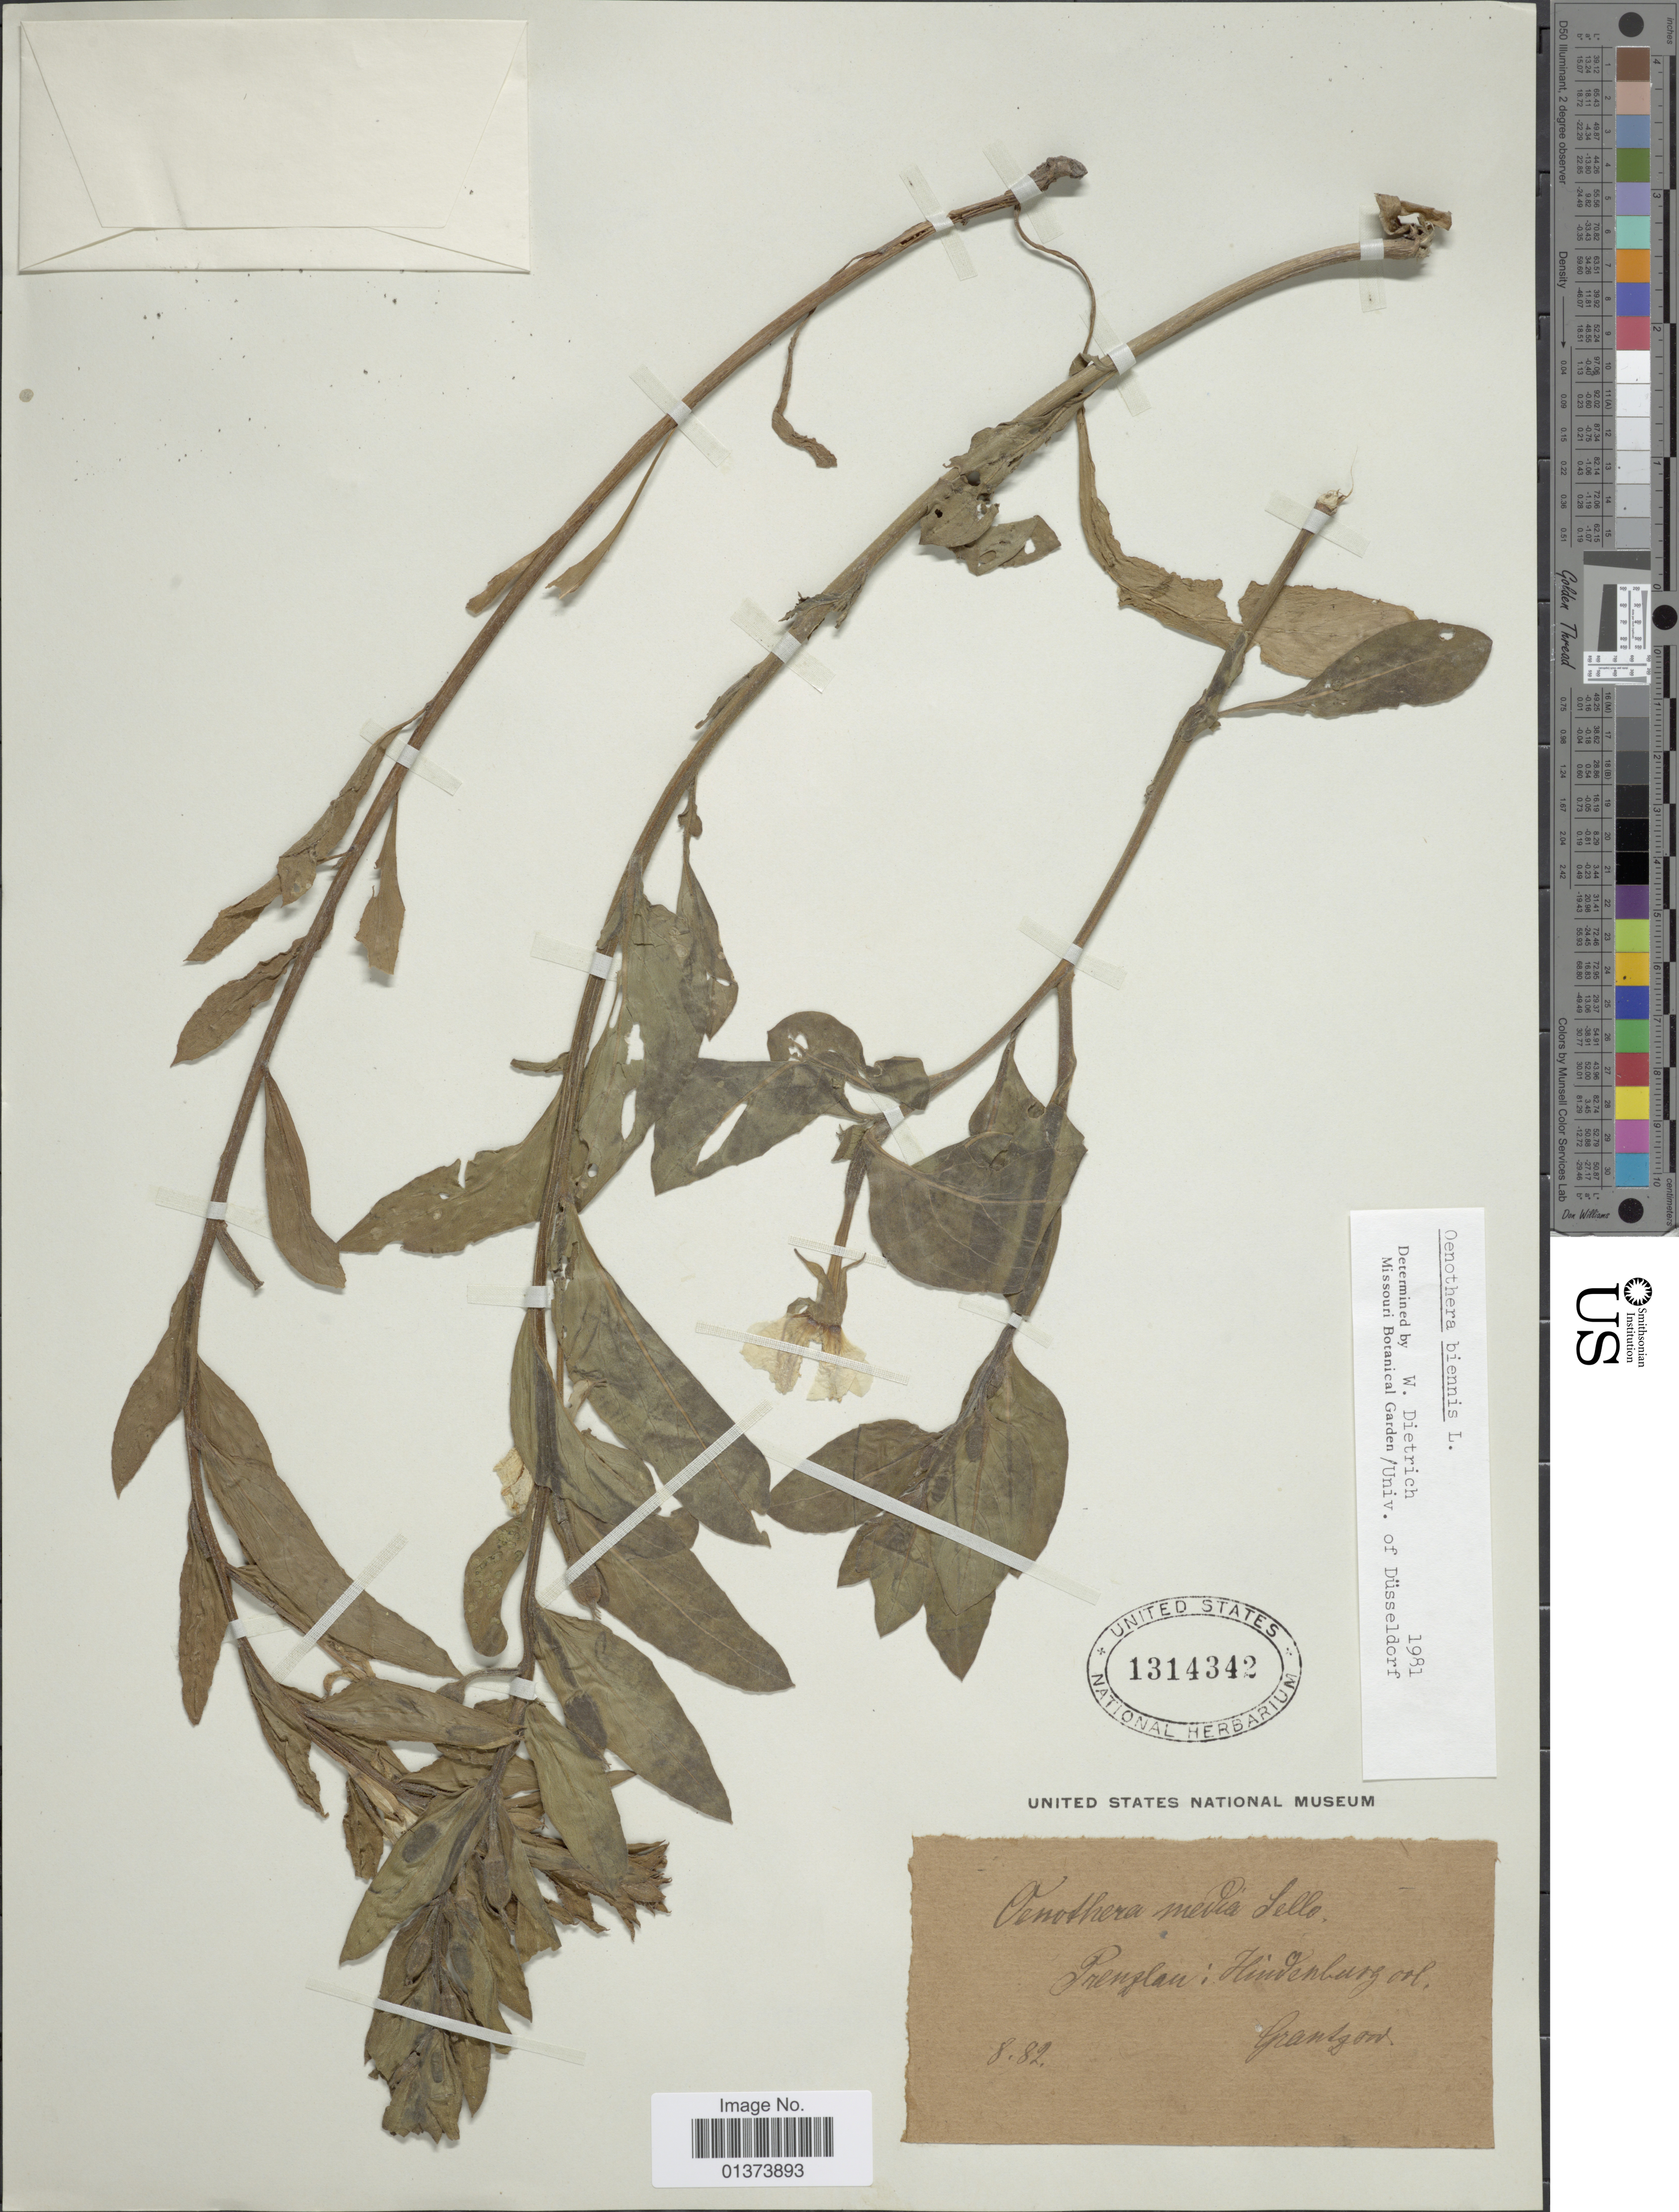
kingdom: Plantae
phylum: Tracheophyta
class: Magnoliopsida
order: Myrtales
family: Onagraceae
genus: Oenothera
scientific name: Oenothera biennis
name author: L.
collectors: Grantzow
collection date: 1882-08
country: Germany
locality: Prenzlau: Hindenburg col [interpreted]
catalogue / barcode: US 1314342